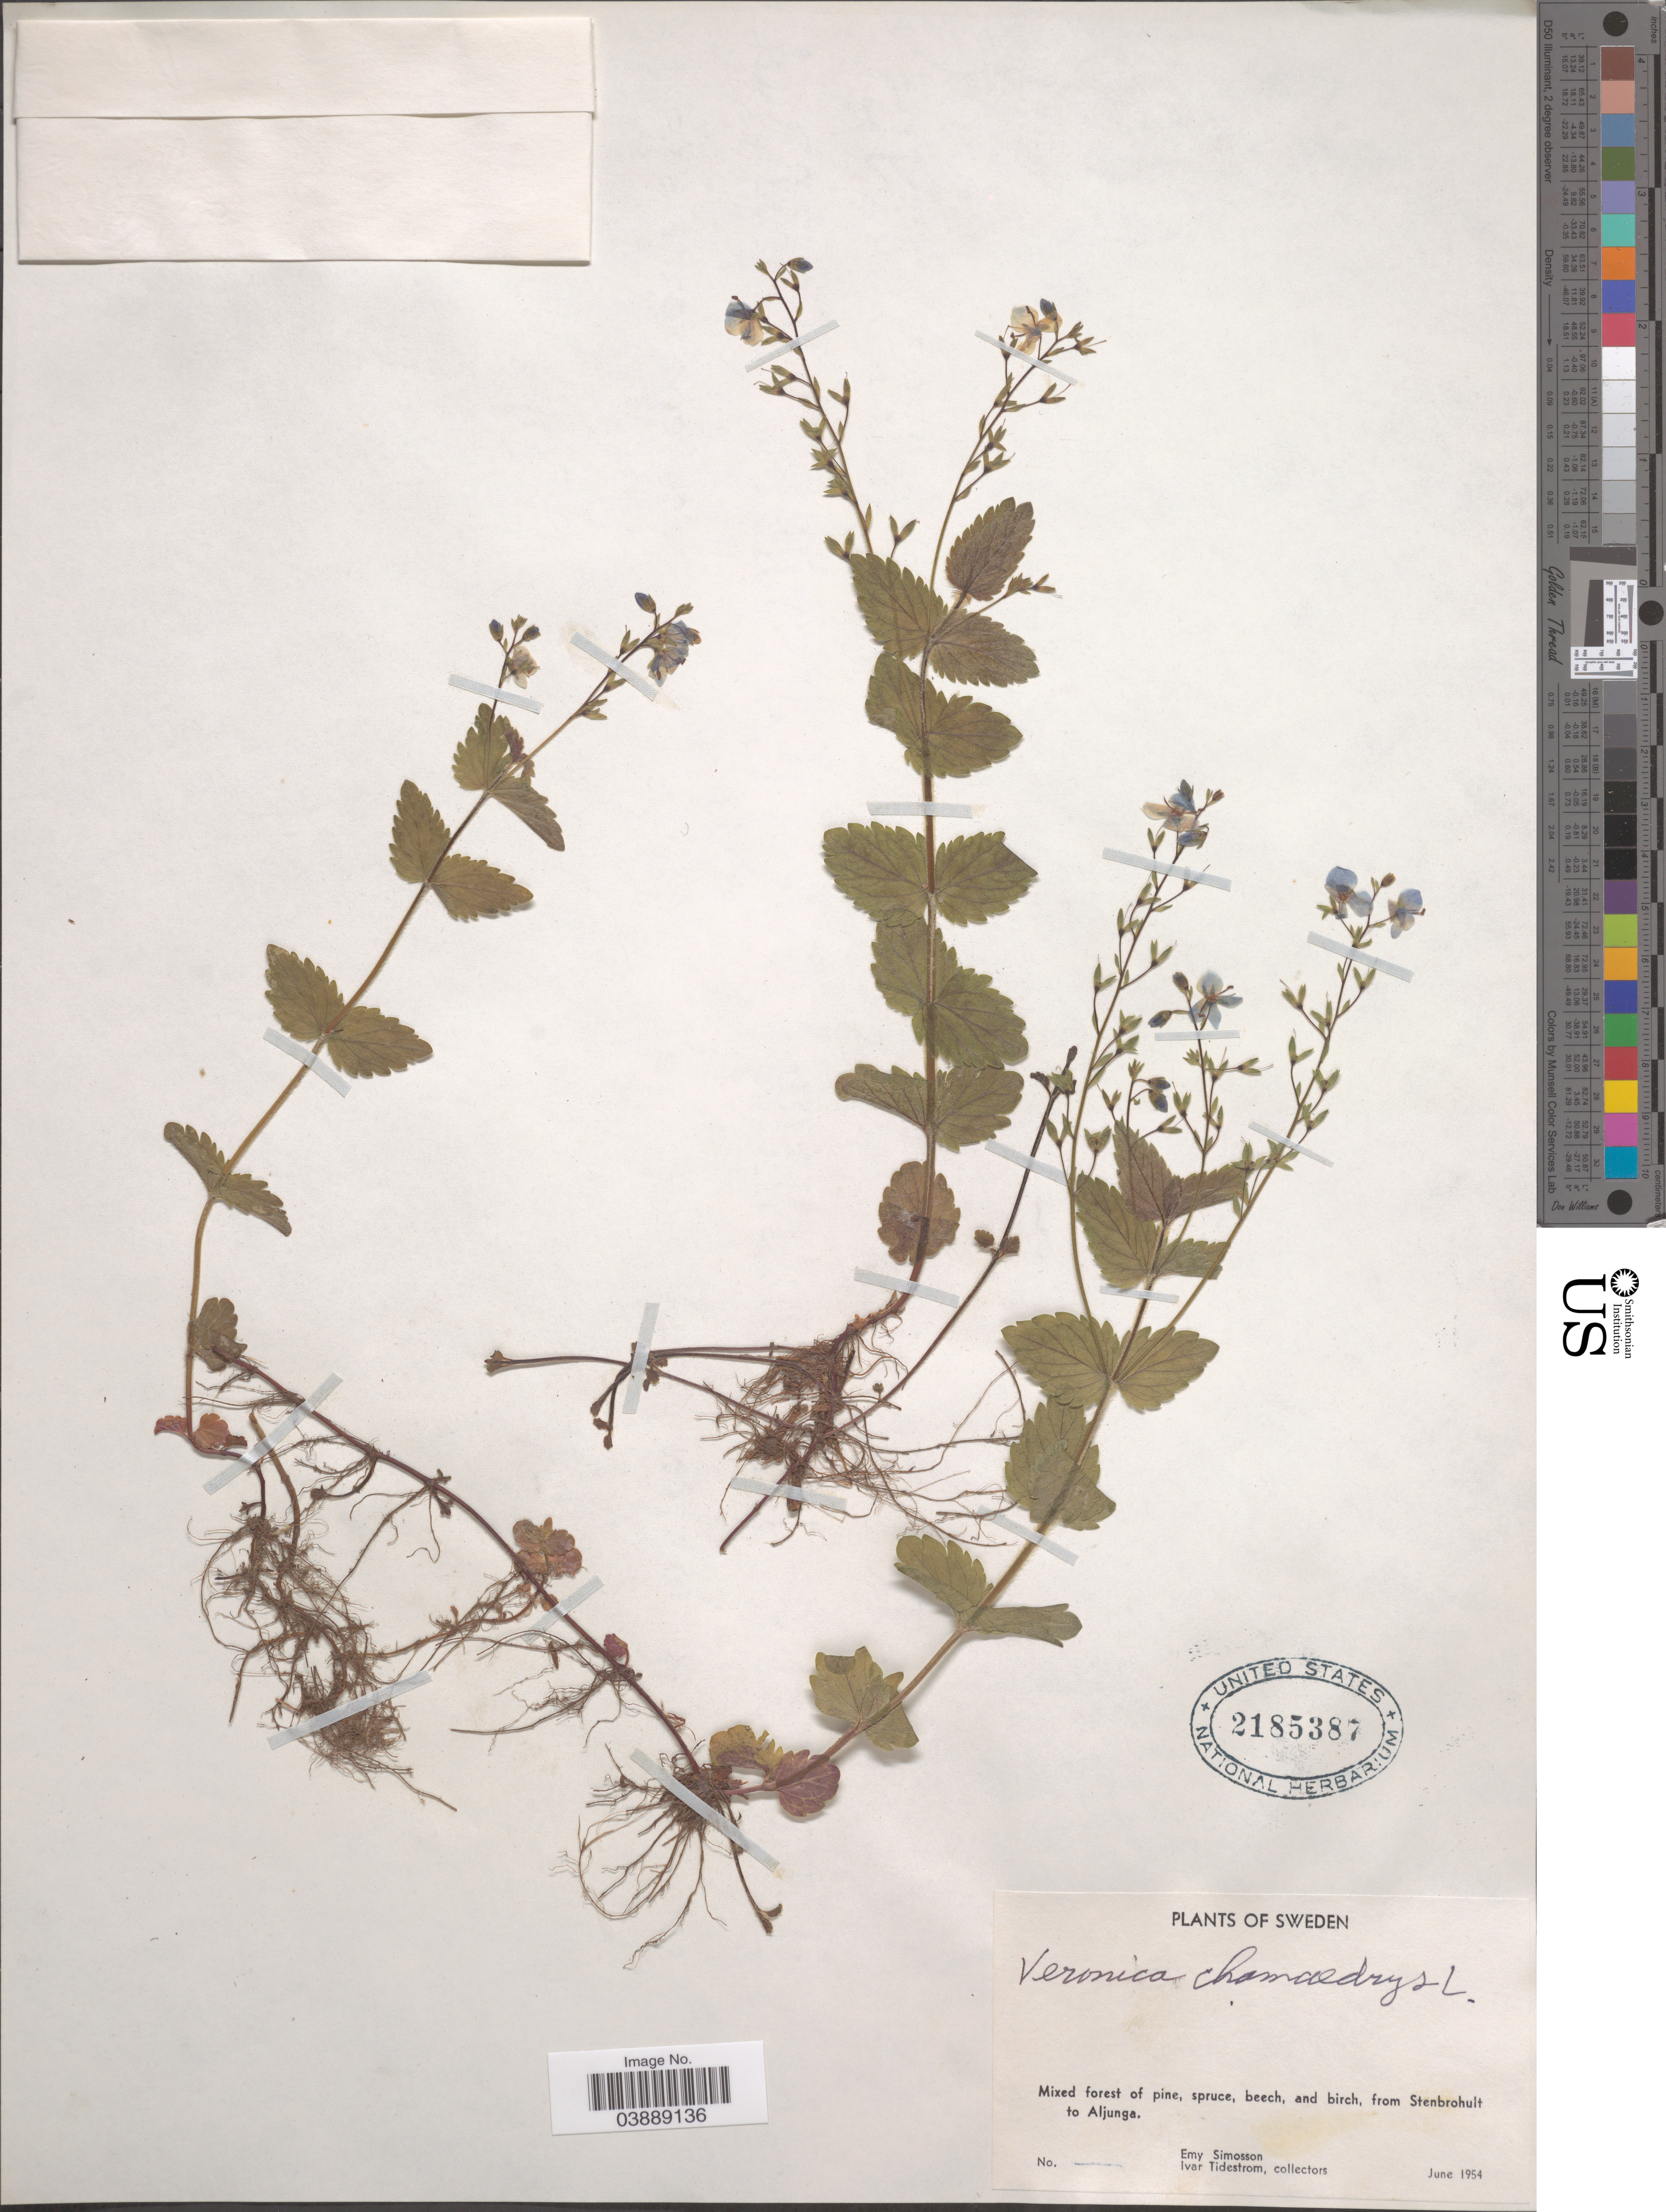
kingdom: Plantae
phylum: Tracheophyta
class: Magnoliopsida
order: Lamiales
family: Plantaginaceae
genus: Veronica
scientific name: Veronica chamaedrys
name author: L.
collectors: E. Simosson & I. F. Tidestrom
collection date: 1954-06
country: Sweden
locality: Stenbrohult to Aljunga.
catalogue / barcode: US 2185387